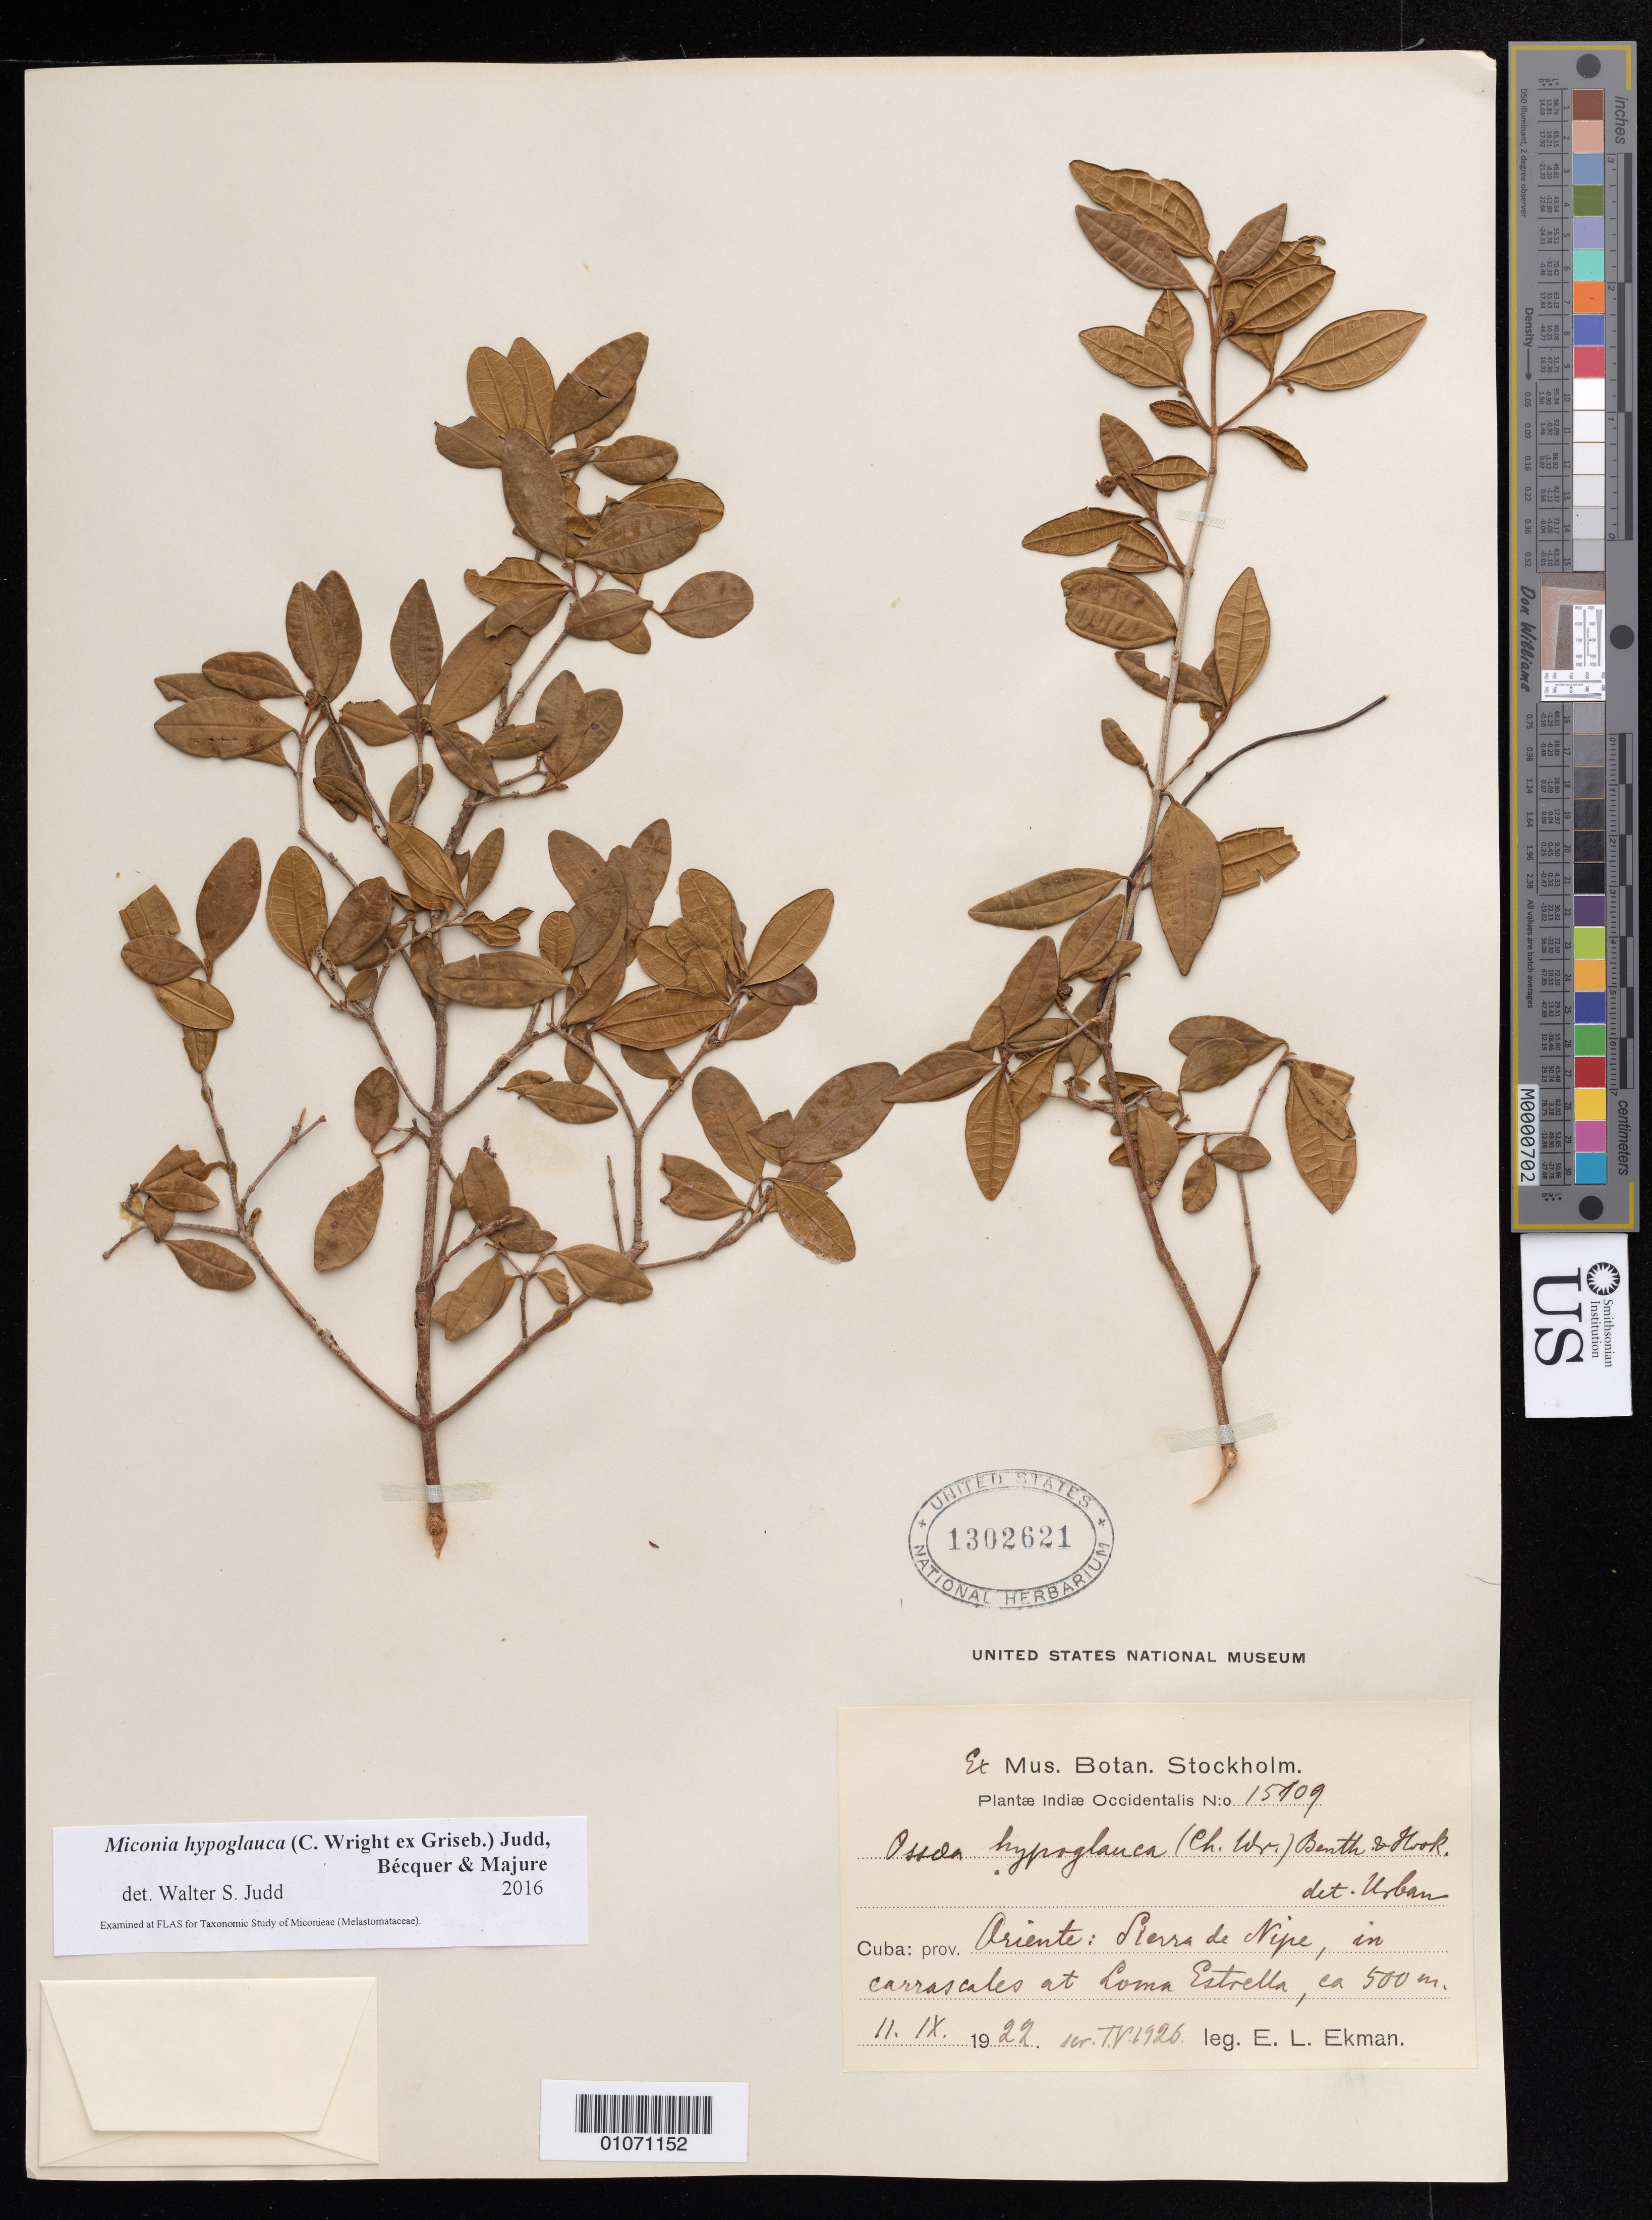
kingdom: Plantae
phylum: Tracheophyta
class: Magnoliopsida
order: Myrtales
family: Melastomataceae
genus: Miconia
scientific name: Miconia hypoglauca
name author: (C. Wright ex Griseb.) Judd et al.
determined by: Judd, Walter S.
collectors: E. L. Ekman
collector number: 15109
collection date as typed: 11 Sep 1922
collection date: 1922-09-11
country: Cuba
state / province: Holguín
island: Cuba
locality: Sierra de Nipe, Loma de Estrella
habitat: In "charrascales"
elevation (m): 500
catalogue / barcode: US 1302621